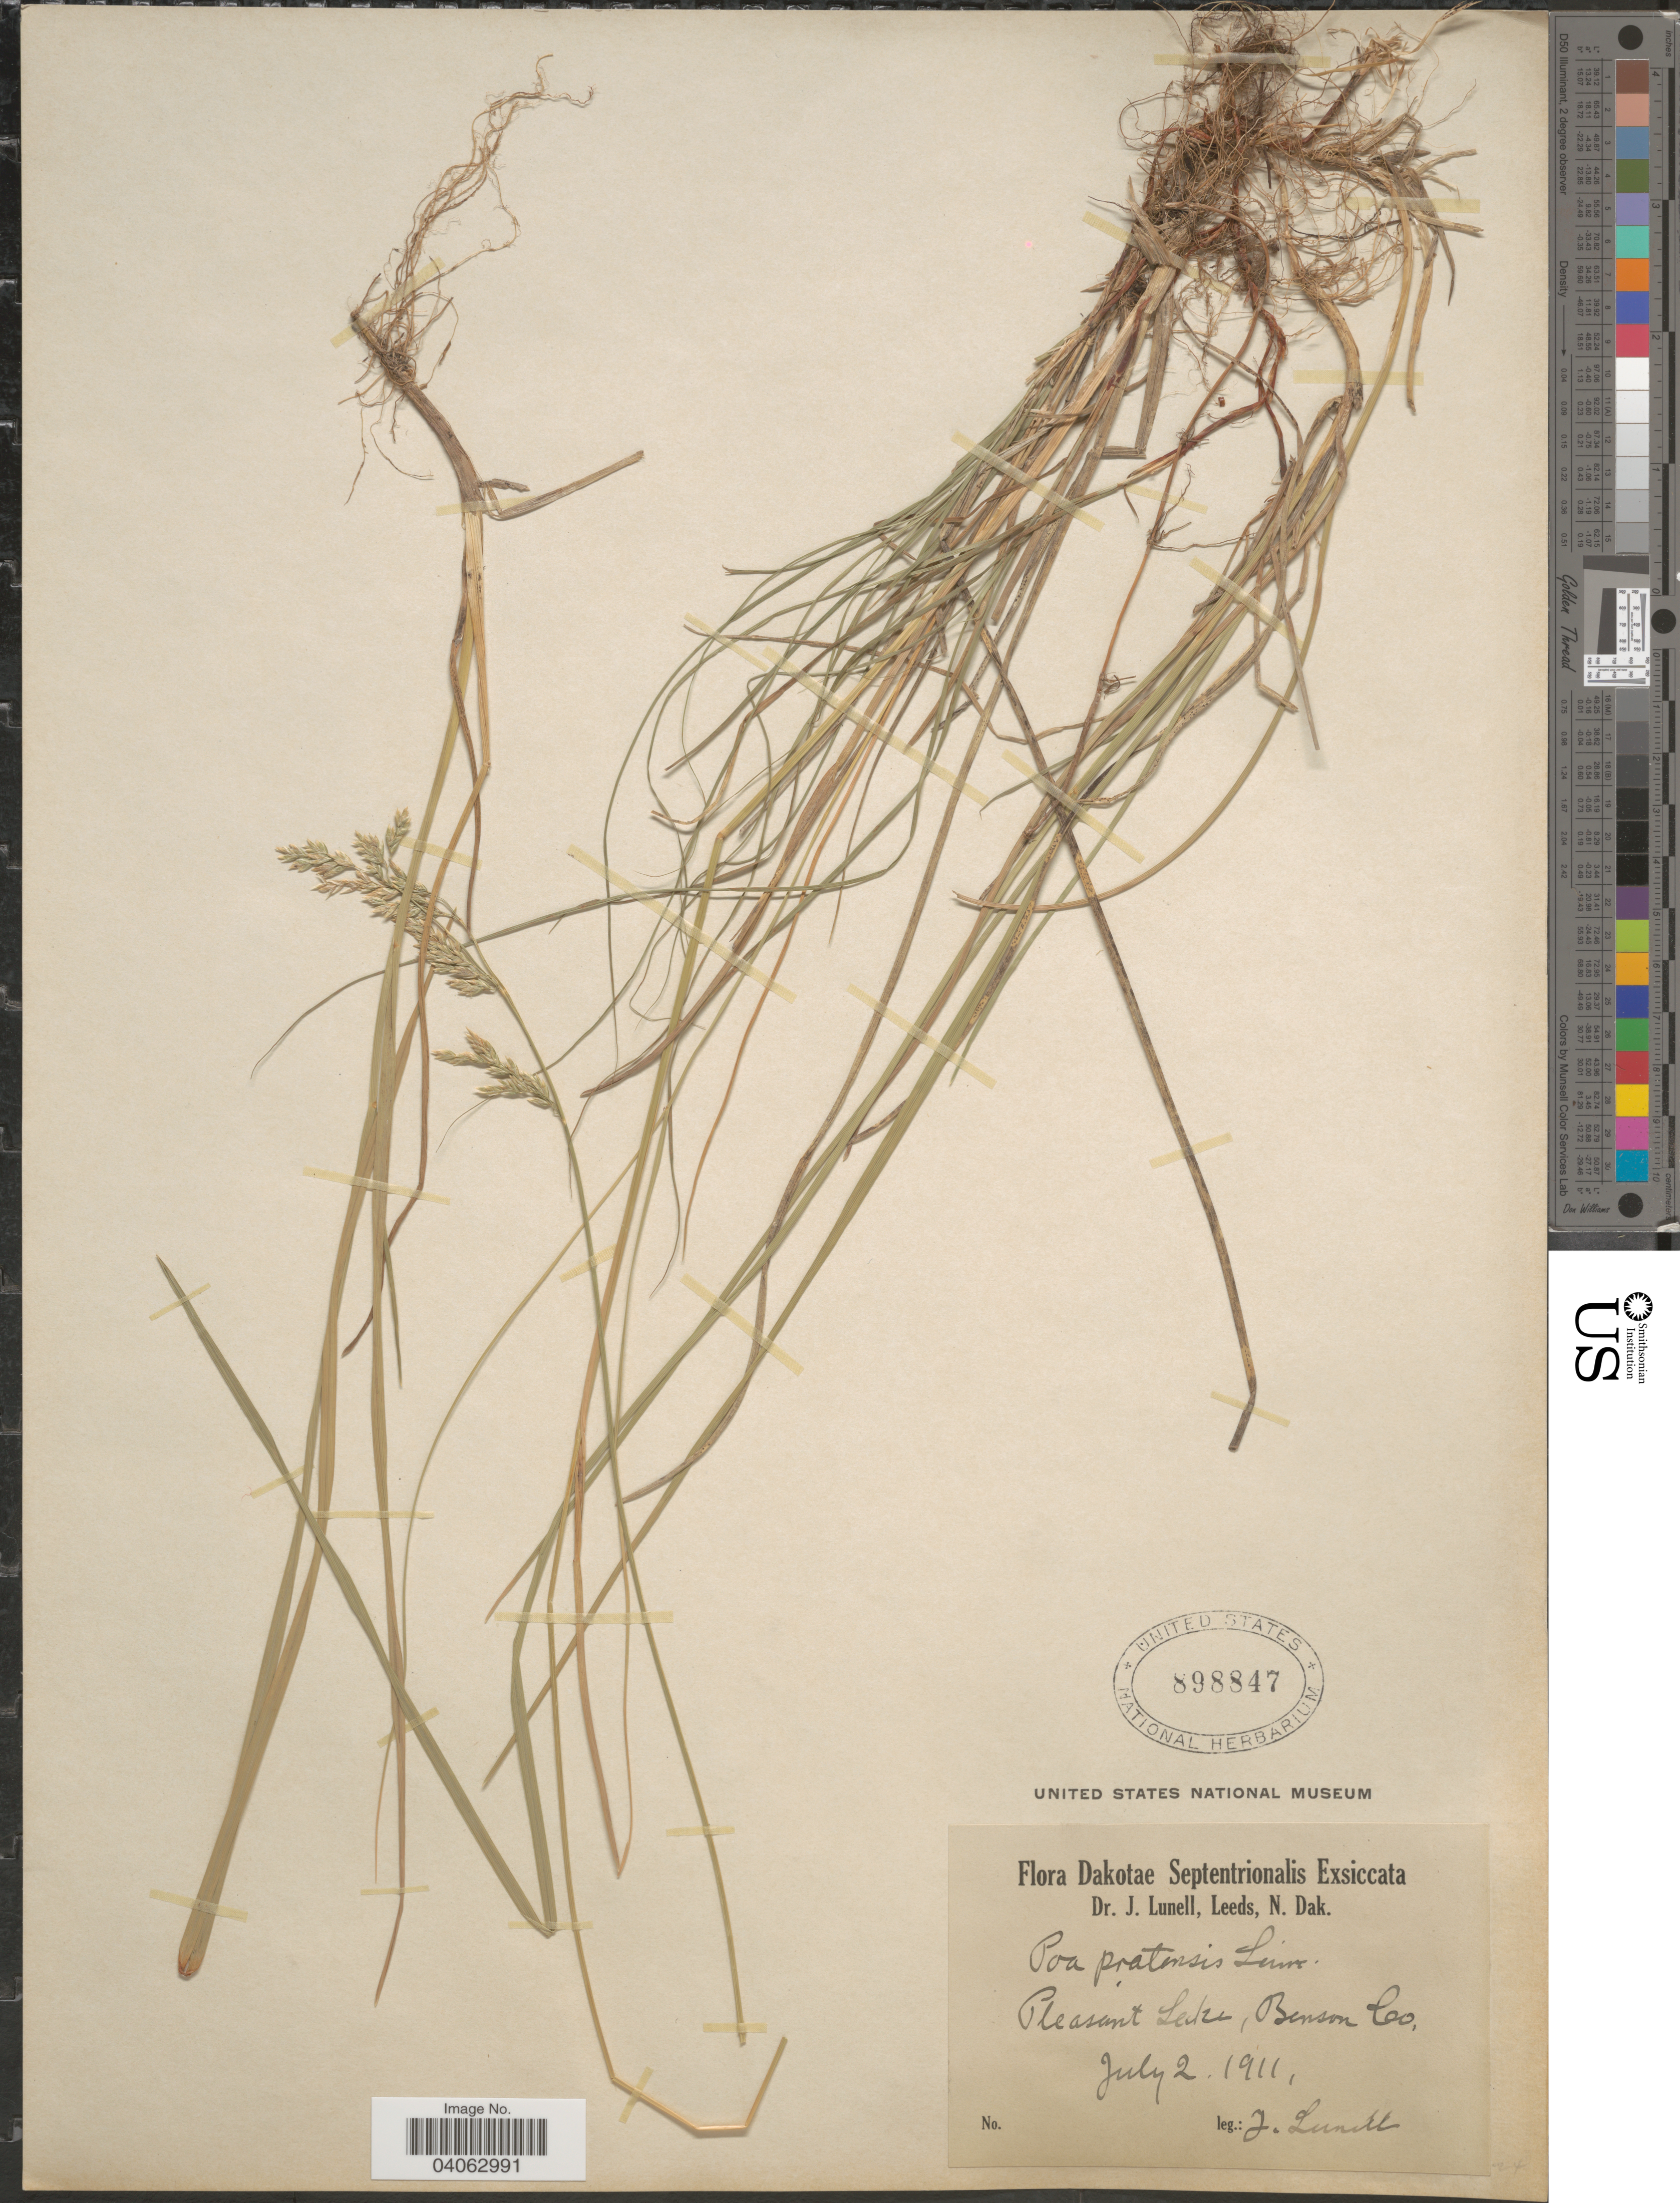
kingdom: Plantae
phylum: Tracheophyta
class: Liliopsida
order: Poales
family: Poaceae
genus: Poa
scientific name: Poa pratensis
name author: L.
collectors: J. Lunell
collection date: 1911-07-02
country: United States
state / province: North Dakota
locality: Dakotae Septentrionalis. Pleasant Lake, Benson Co.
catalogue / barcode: US 898847